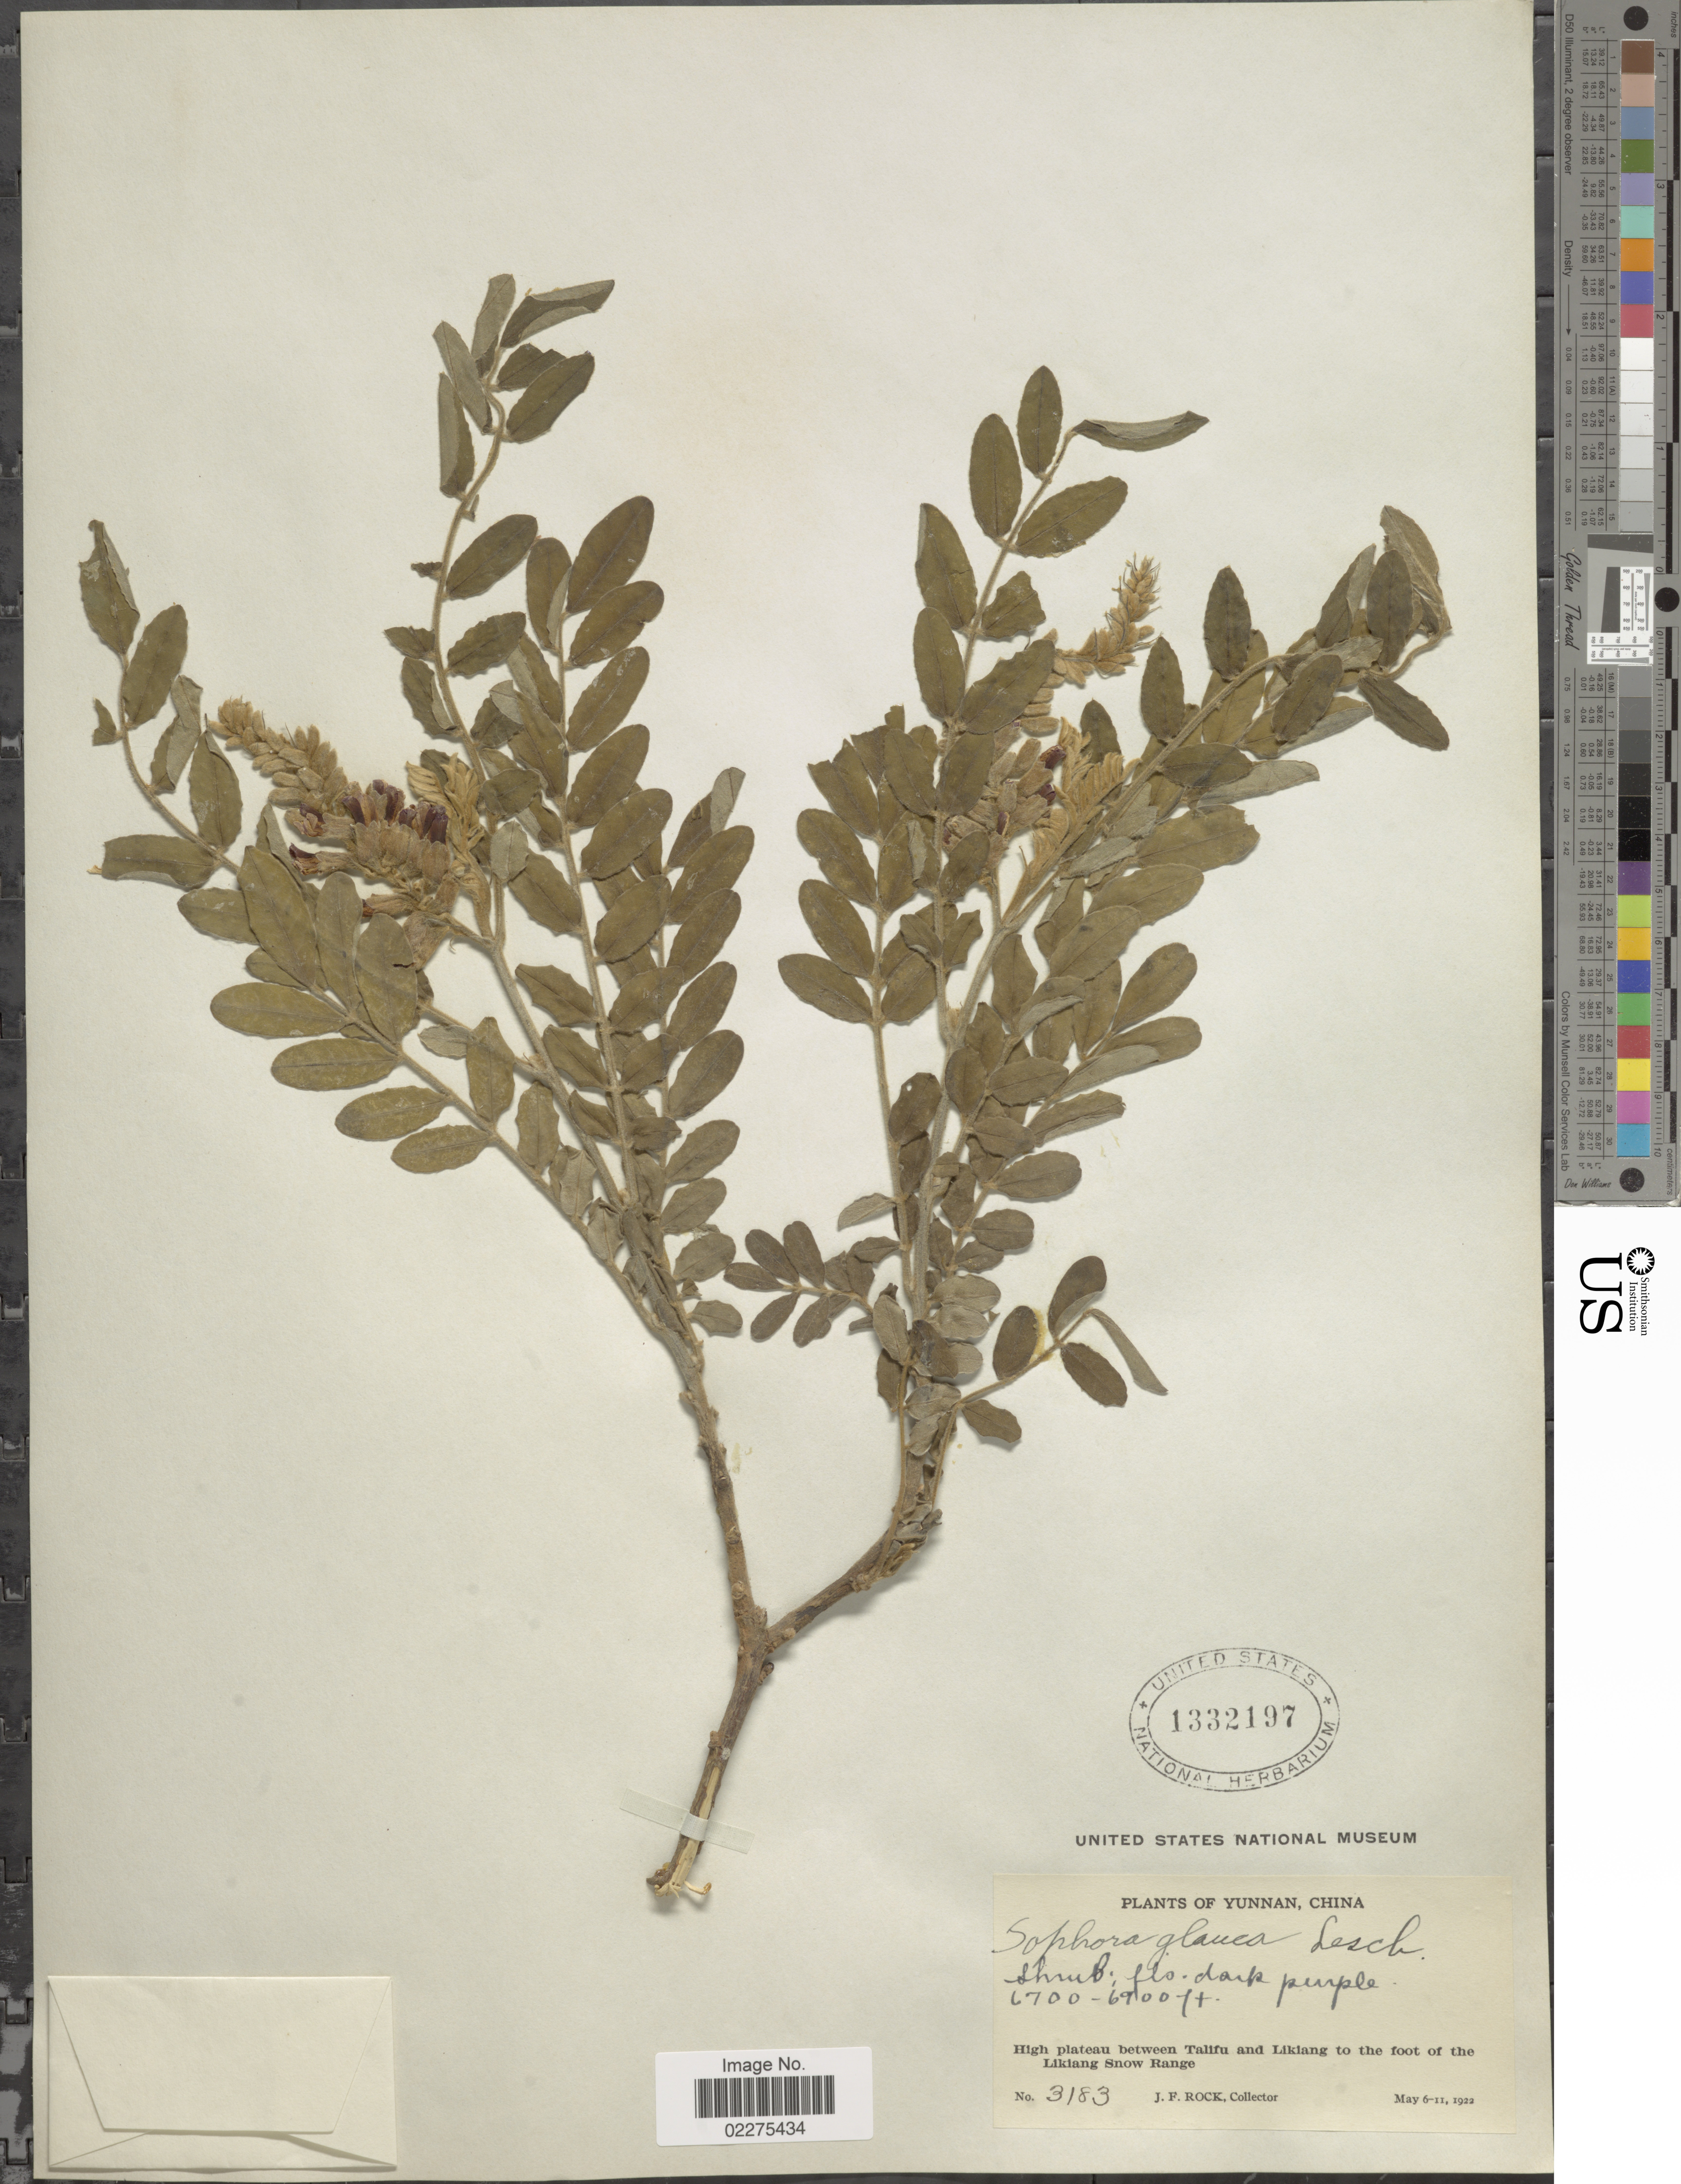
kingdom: Plantae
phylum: Tracheophyta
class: Magnoliopsida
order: Fabales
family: Fabaceae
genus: Sophora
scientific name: Sophora velutina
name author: Lindl.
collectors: J. Rock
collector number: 3183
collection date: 1922-05-06/1922-05-11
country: China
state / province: Yunnan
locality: High plateau between Talifu and Likiang to the foot of the Likiang Snow Range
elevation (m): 2042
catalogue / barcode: US 1332197